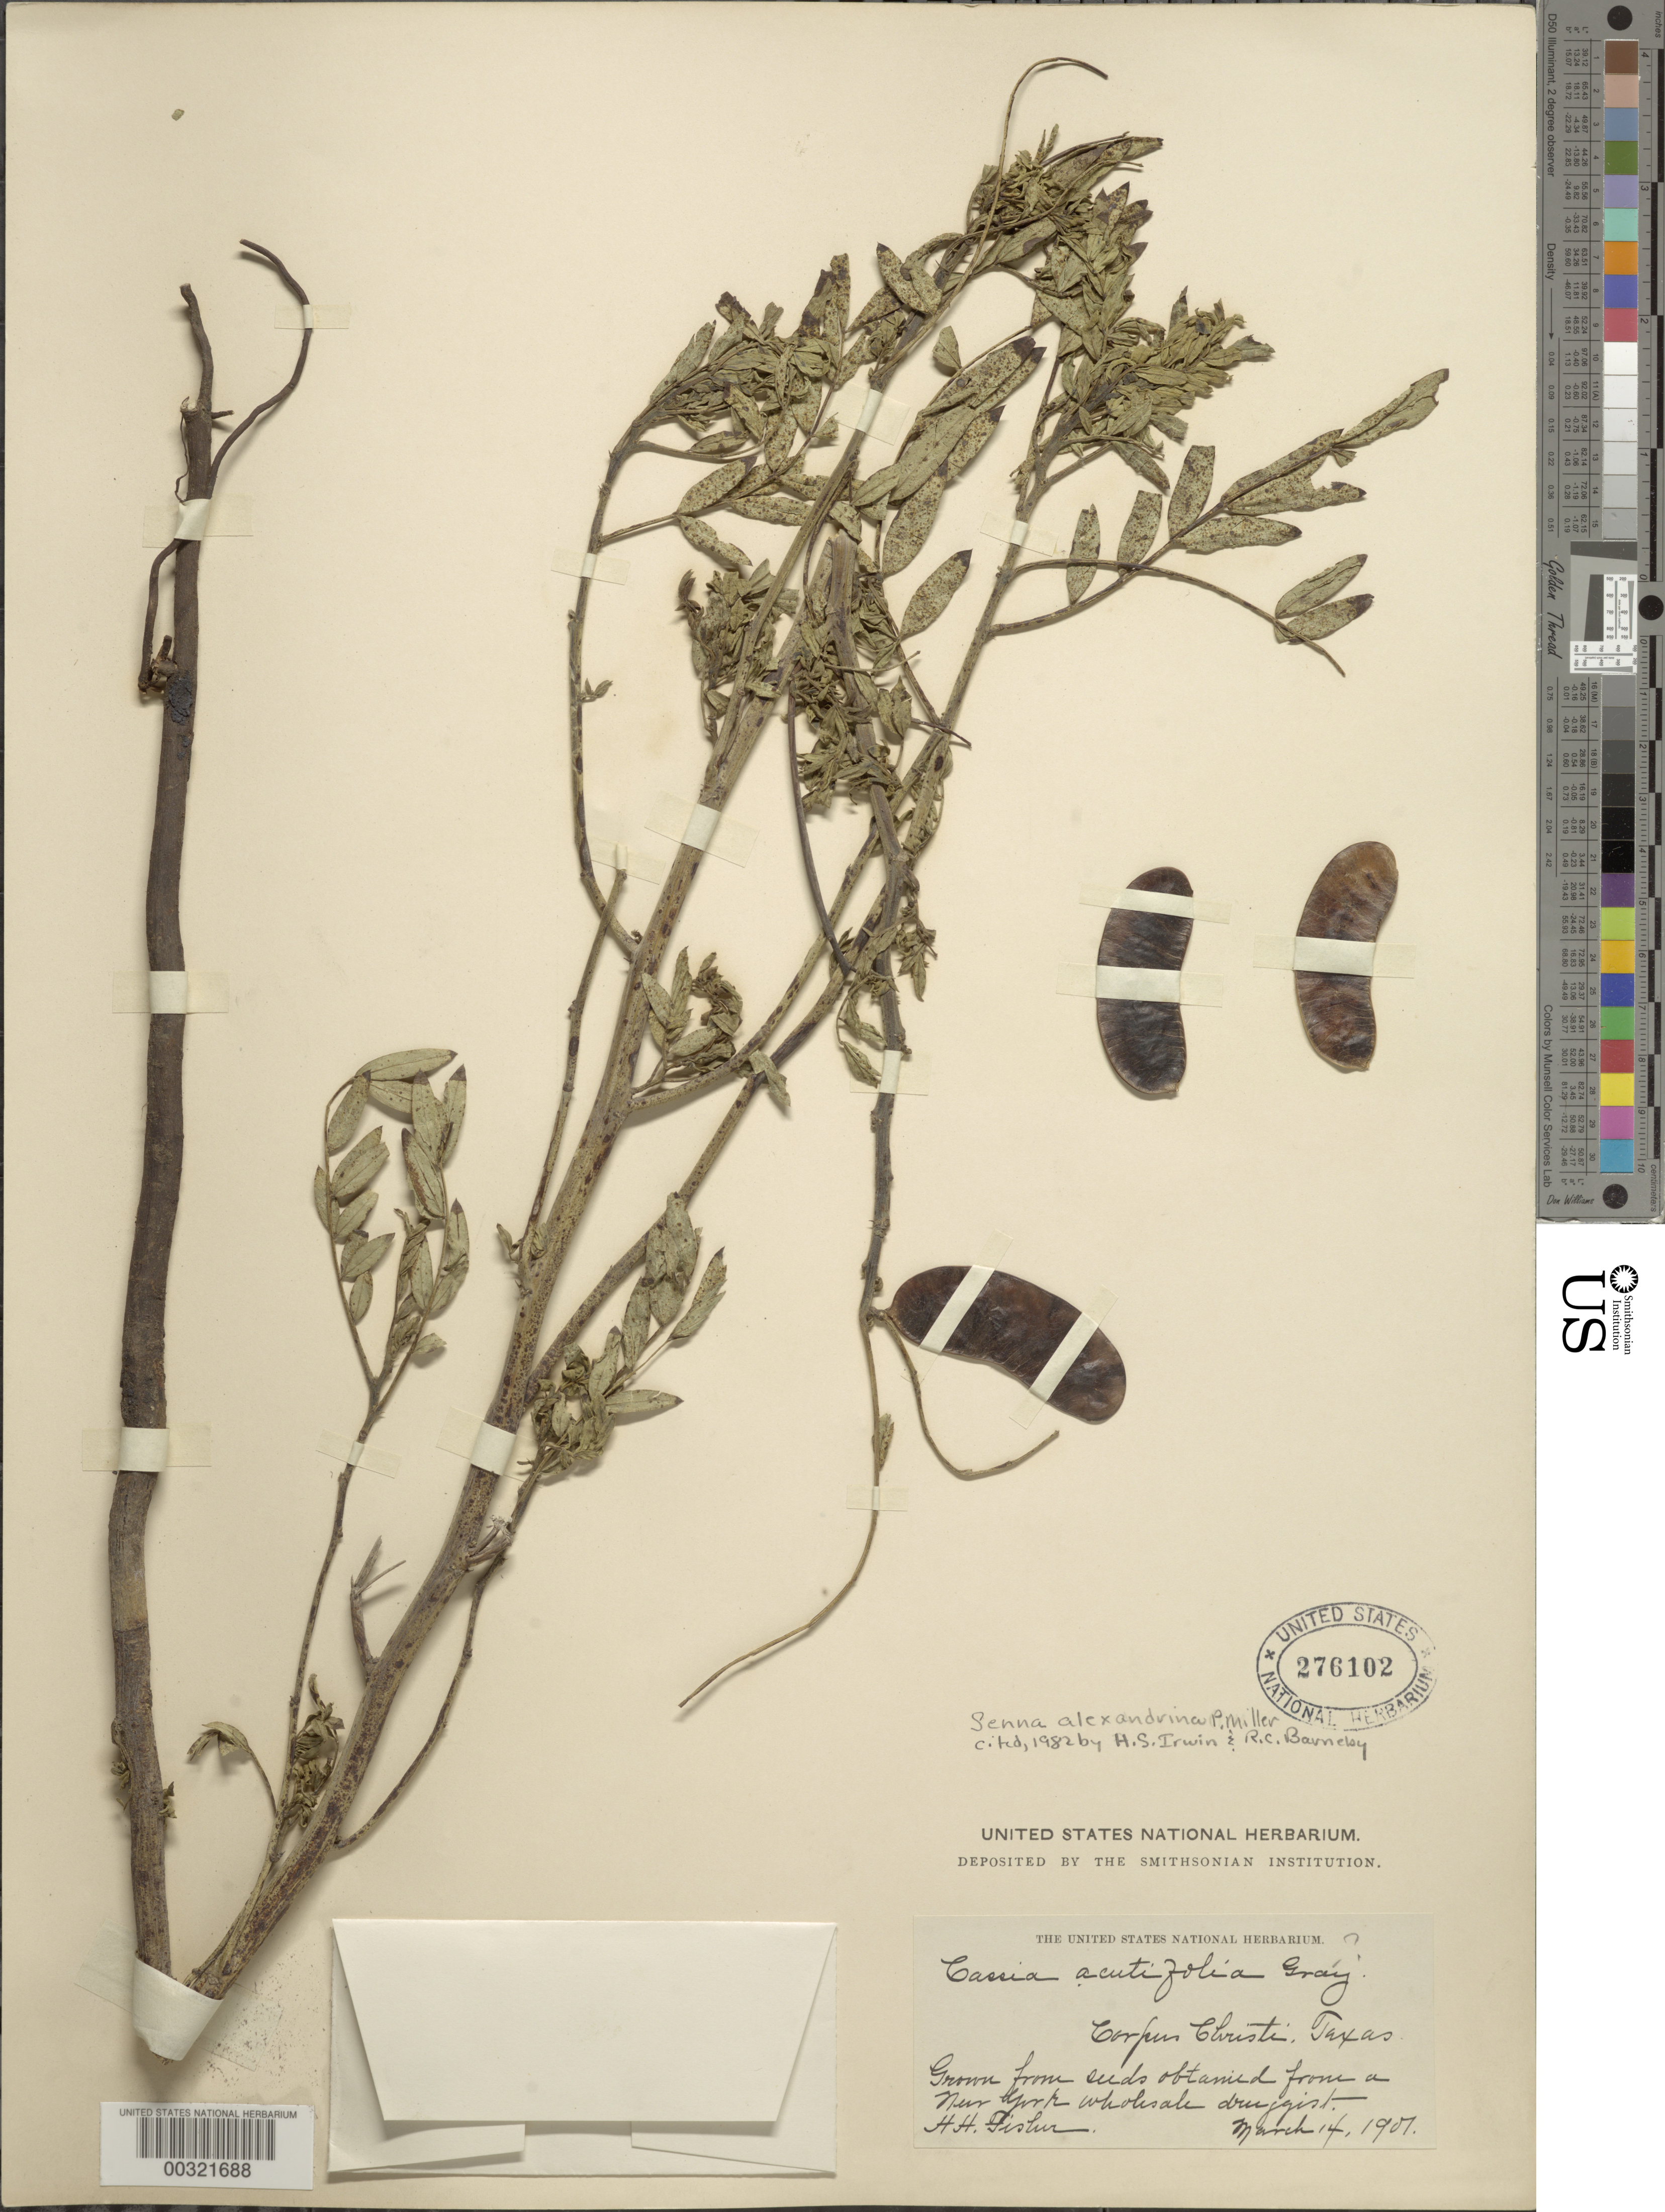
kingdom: Plantae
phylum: Tracheophyta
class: Magnoliopsida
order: Fabales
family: Fabaceae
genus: Senna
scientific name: Senna alexandrina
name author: Mill.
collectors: J. N. Rose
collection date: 1969-09-27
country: United States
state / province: Florida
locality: Coconut Grove, former home of David Fairchild, the Kampong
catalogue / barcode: US 276102